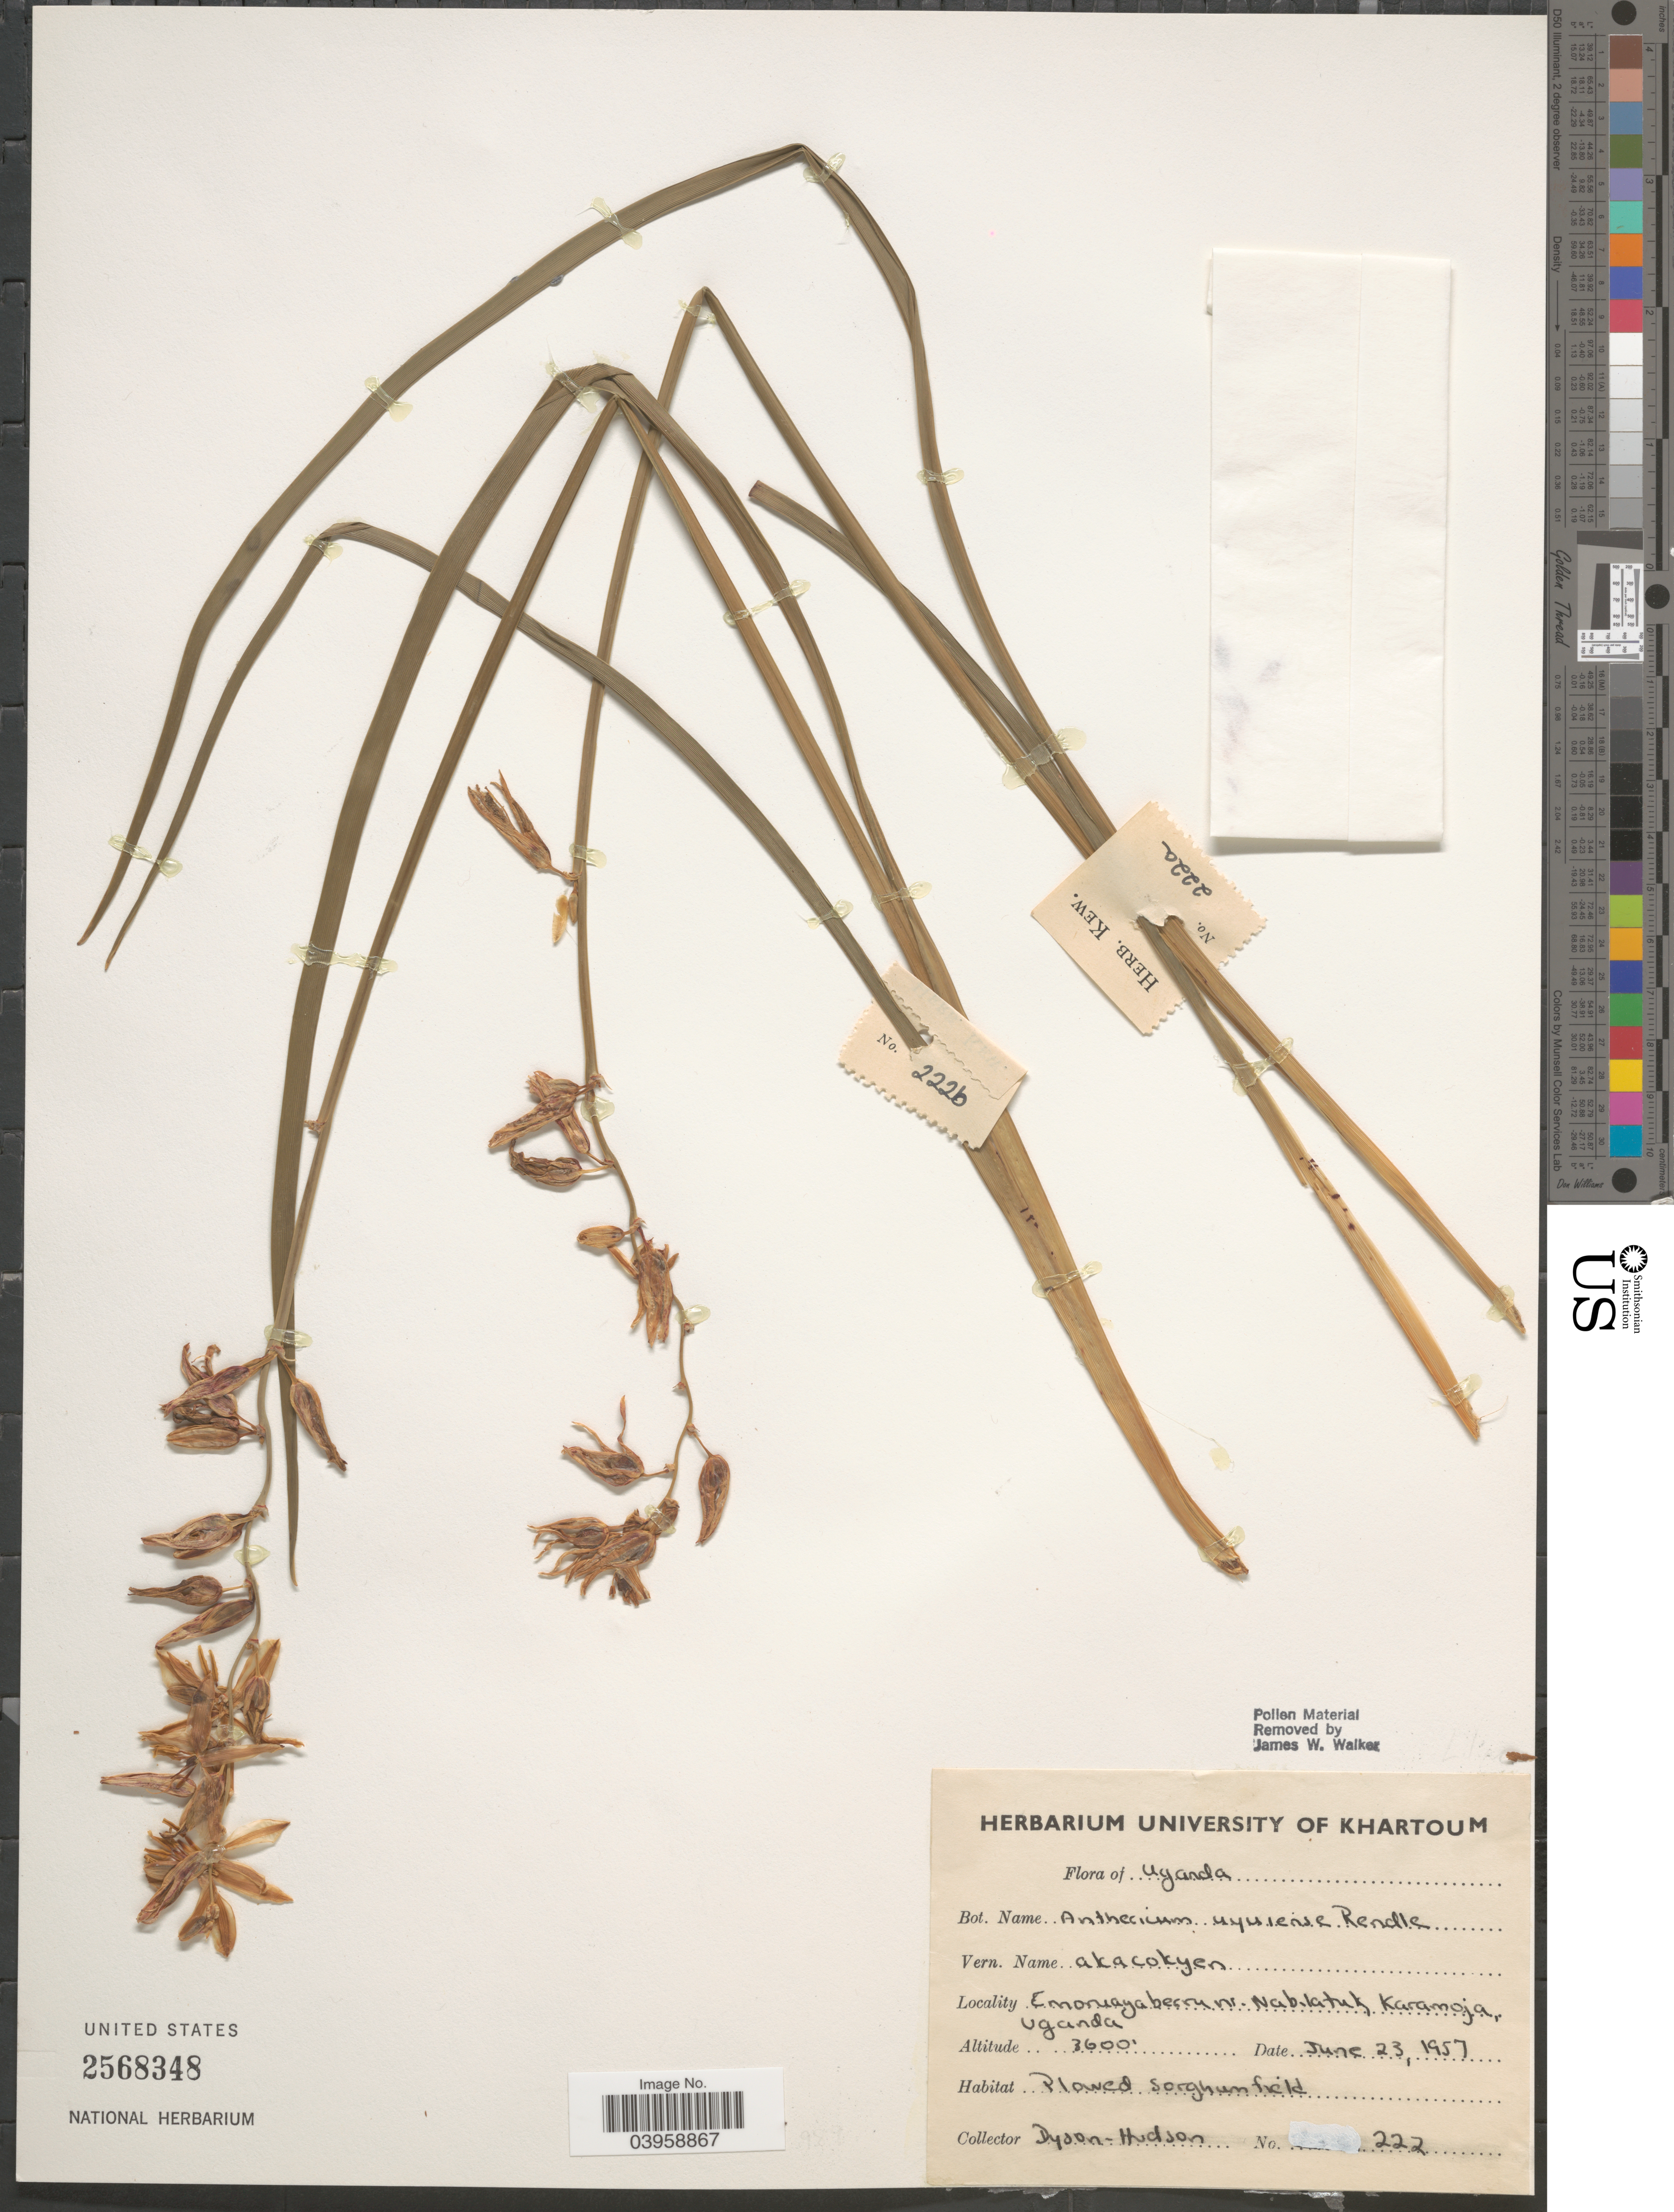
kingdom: Plantae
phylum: Tracheophyta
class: Liliopsida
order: Asparagales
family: Asparagaceae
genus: Anthericum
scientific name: Anthericum uyuiense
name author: Rendle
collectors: Dyson-Hudson, --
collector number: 222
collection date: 1957-06-23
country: Uganda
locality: Emoruanaberru nr. Nabilatuk, Karamoja.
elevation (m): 1097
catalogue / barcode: US 2568348